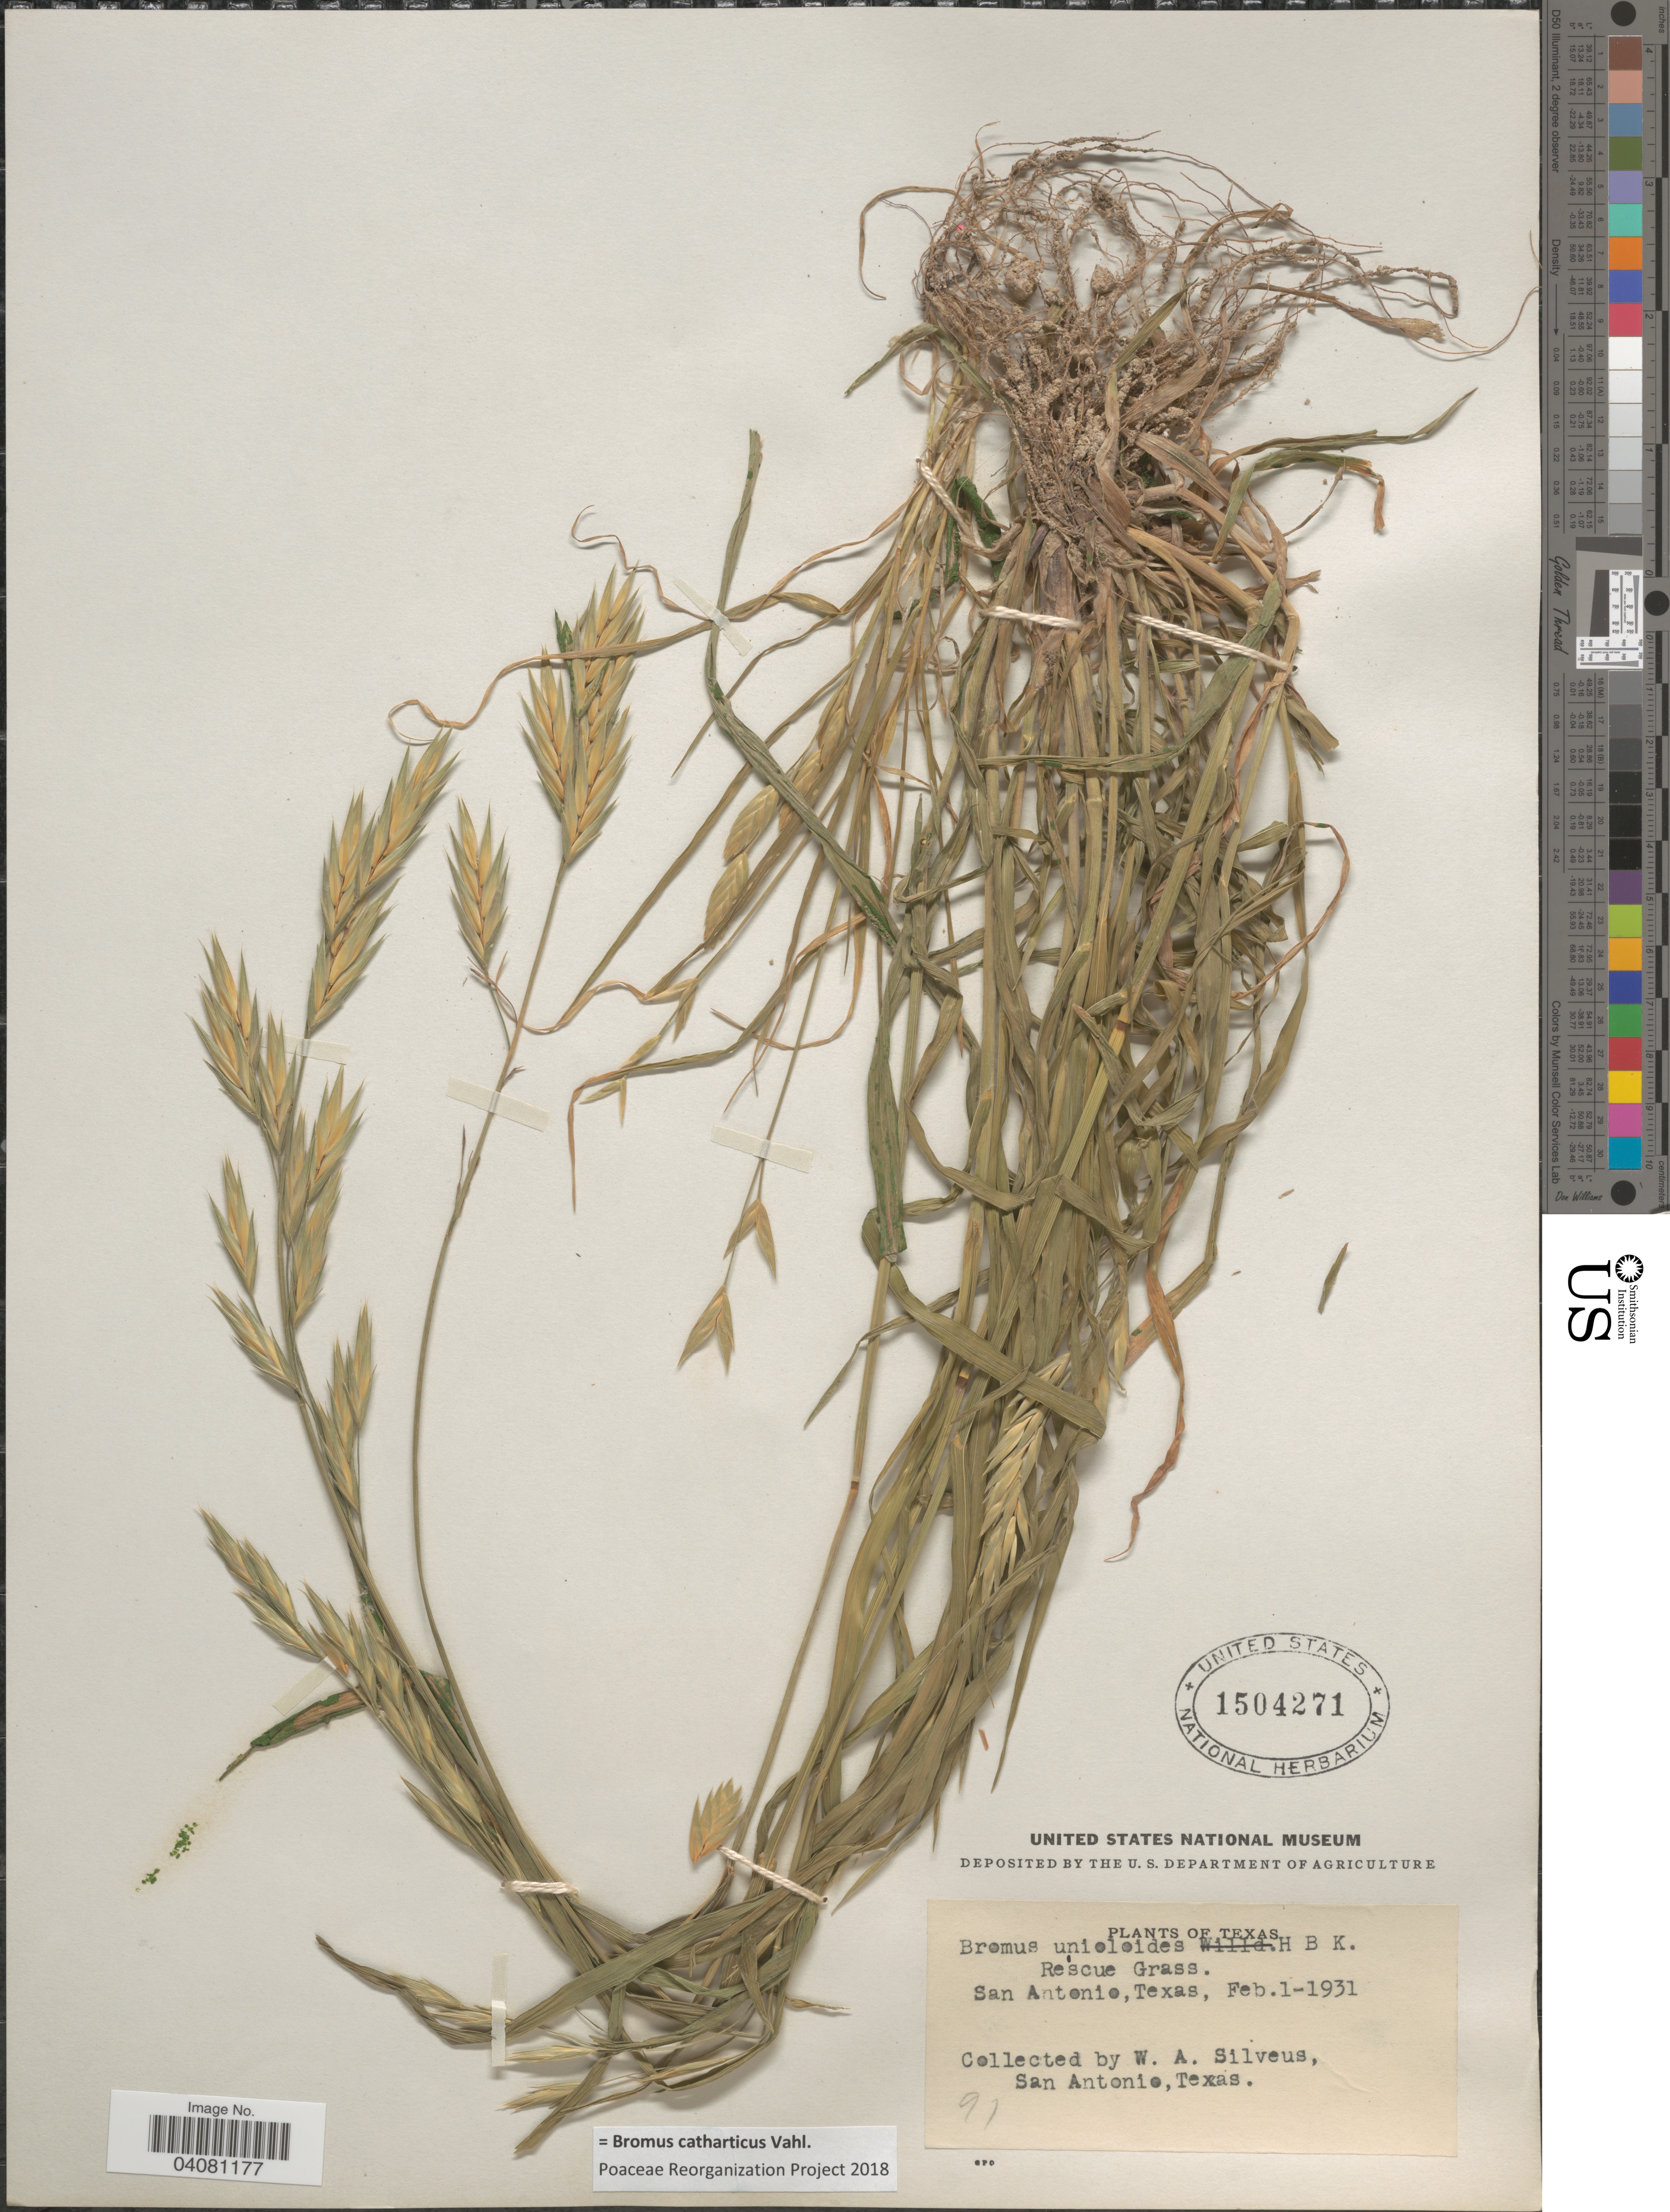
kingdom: Plantae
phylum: Tracheophyta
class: Liliopsida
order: Poales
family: Poaceae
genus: Bromus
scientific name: Bromus catharticus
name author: Vahl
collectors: W. Silveus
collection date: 1931-02-01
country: United States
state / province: Texas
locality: San Antonio.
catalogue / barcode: US 1504271